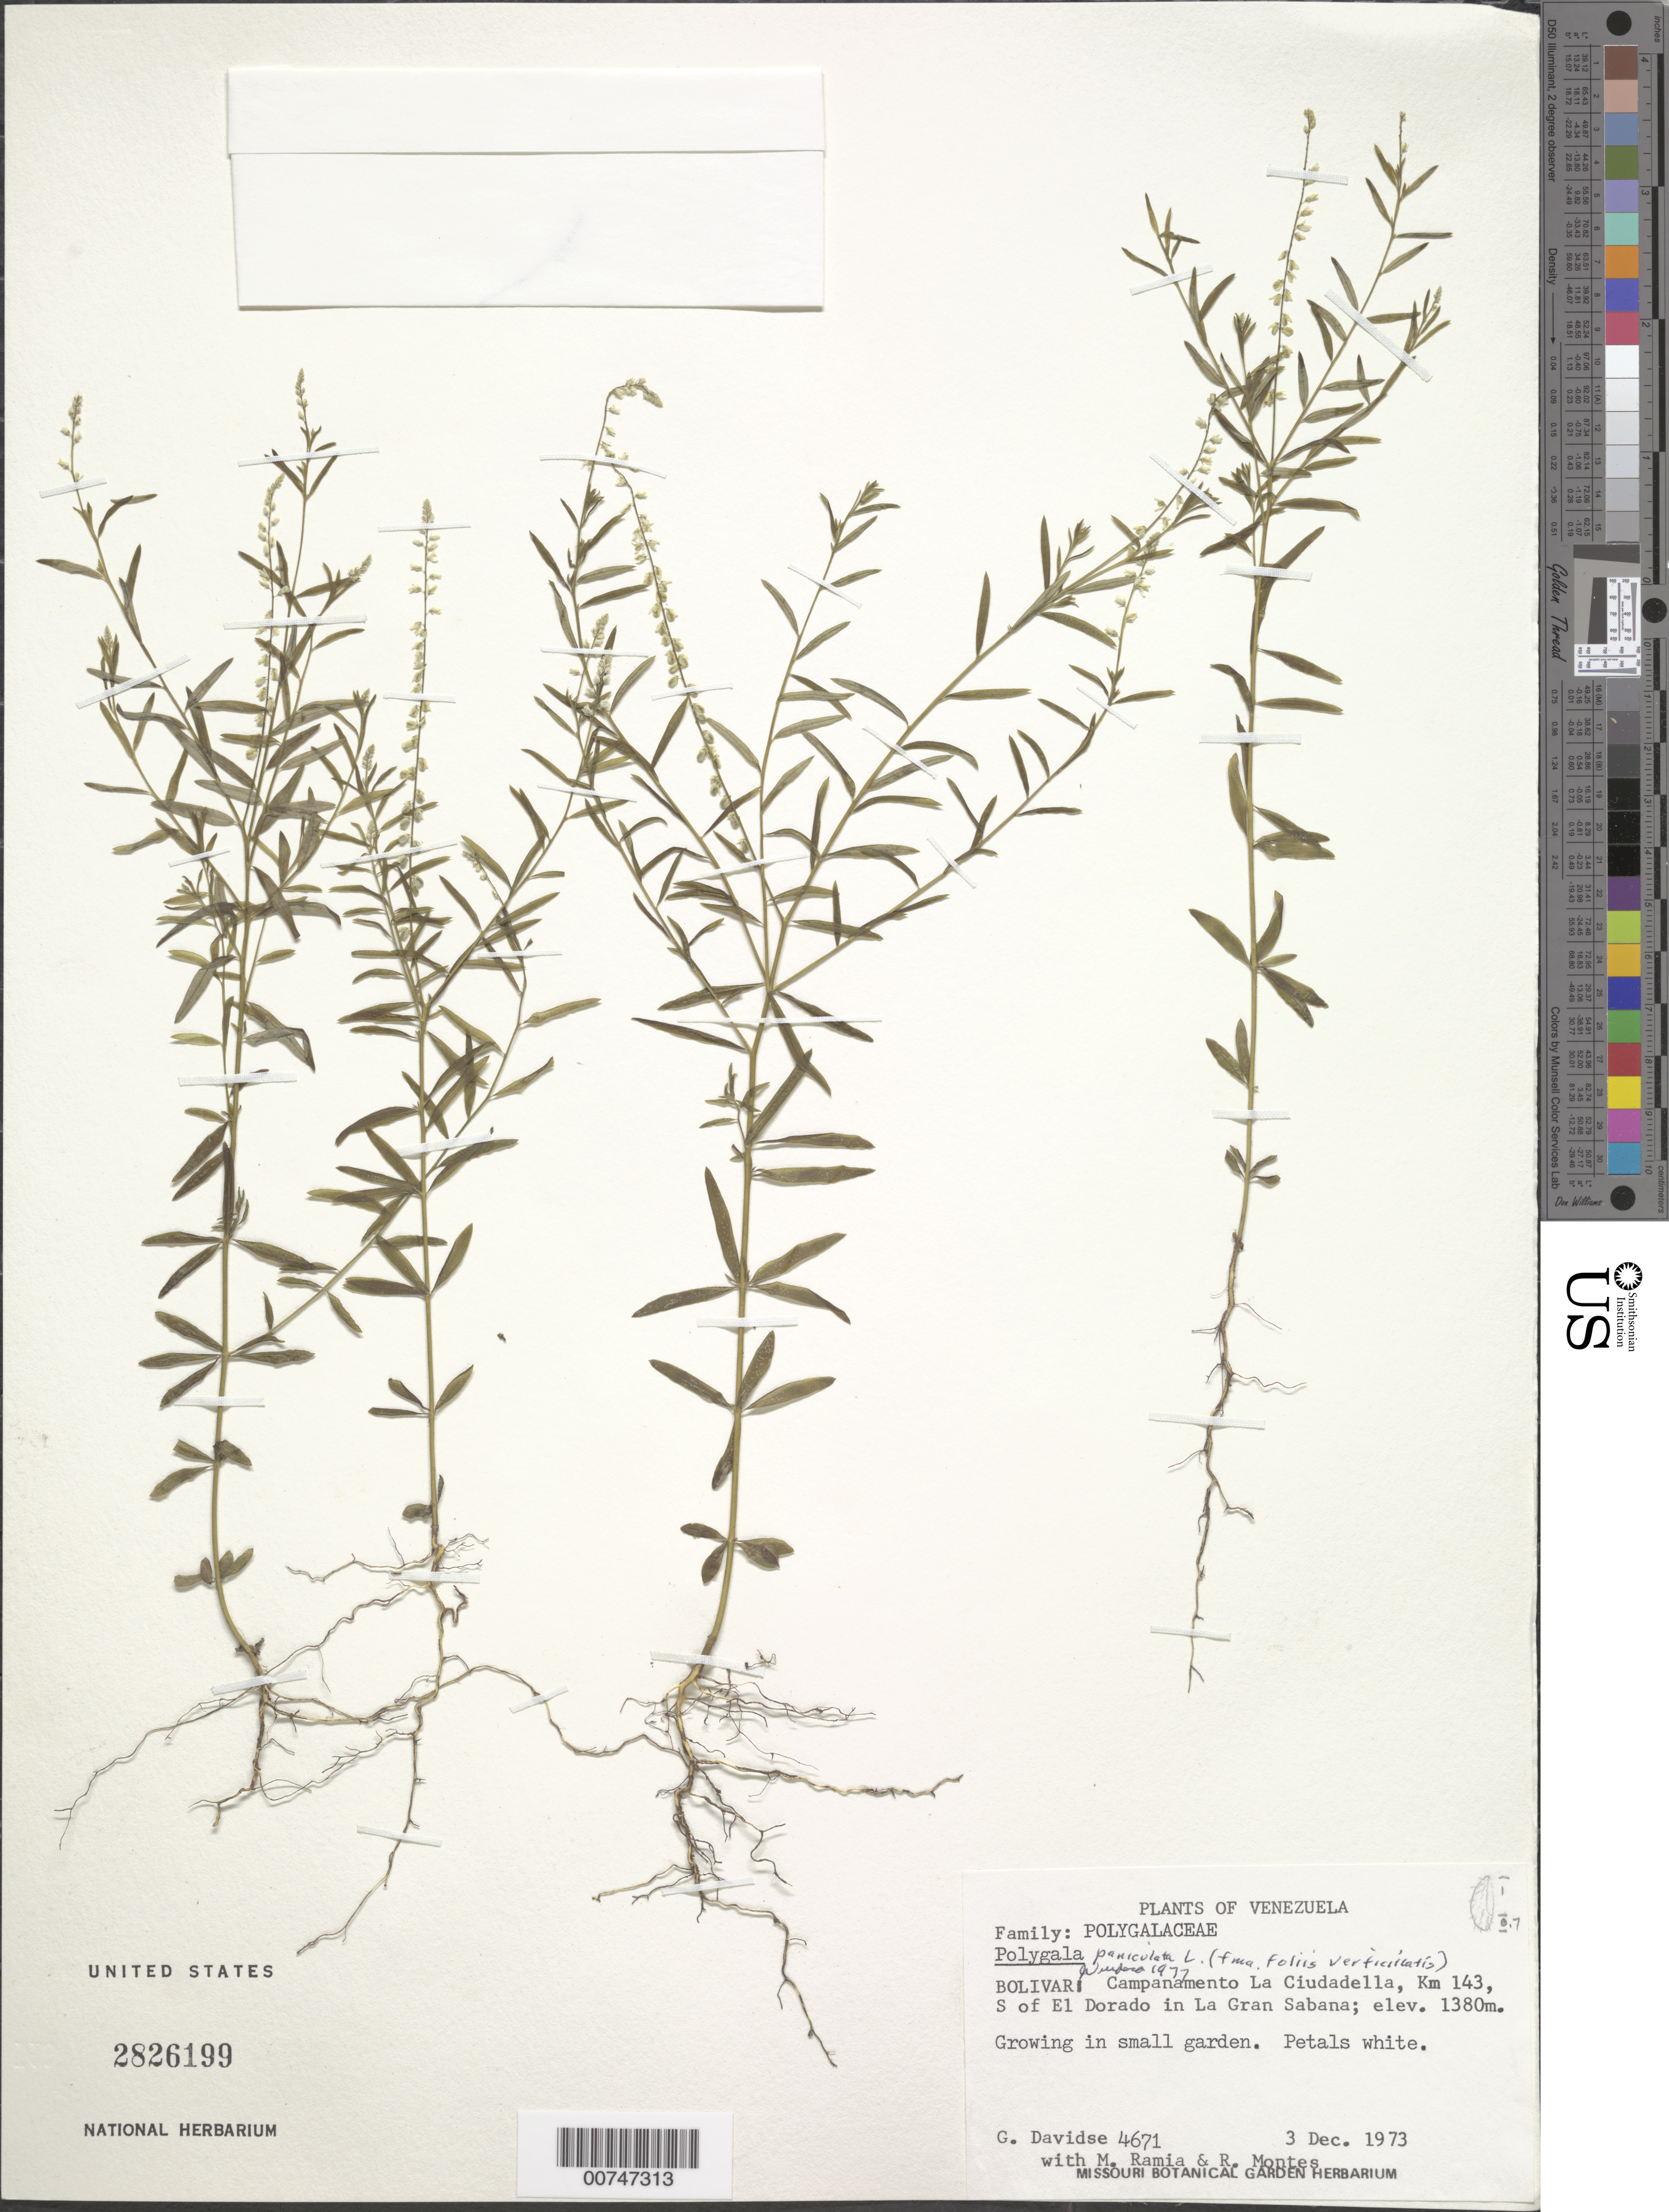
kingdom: Plantae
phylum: Tracheophyta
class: Magnoliopsida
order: Fabales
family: Polygalaceae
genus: Polygala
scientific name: Polygala paniculata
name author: L.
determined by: Wurdack, John J., (US), US (UNITED STATES)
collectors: G. Davidse, M. Ramia & R. Montes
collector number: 4671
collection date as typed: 2-Dec-73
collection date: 1973-12-02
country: Venezuela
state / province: Bolívar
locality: Gran Sabana, km 143, S of El Dorado, Campamento La Ciudadella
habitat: Growing in small garden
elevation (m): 1380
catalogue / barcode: US 2826199